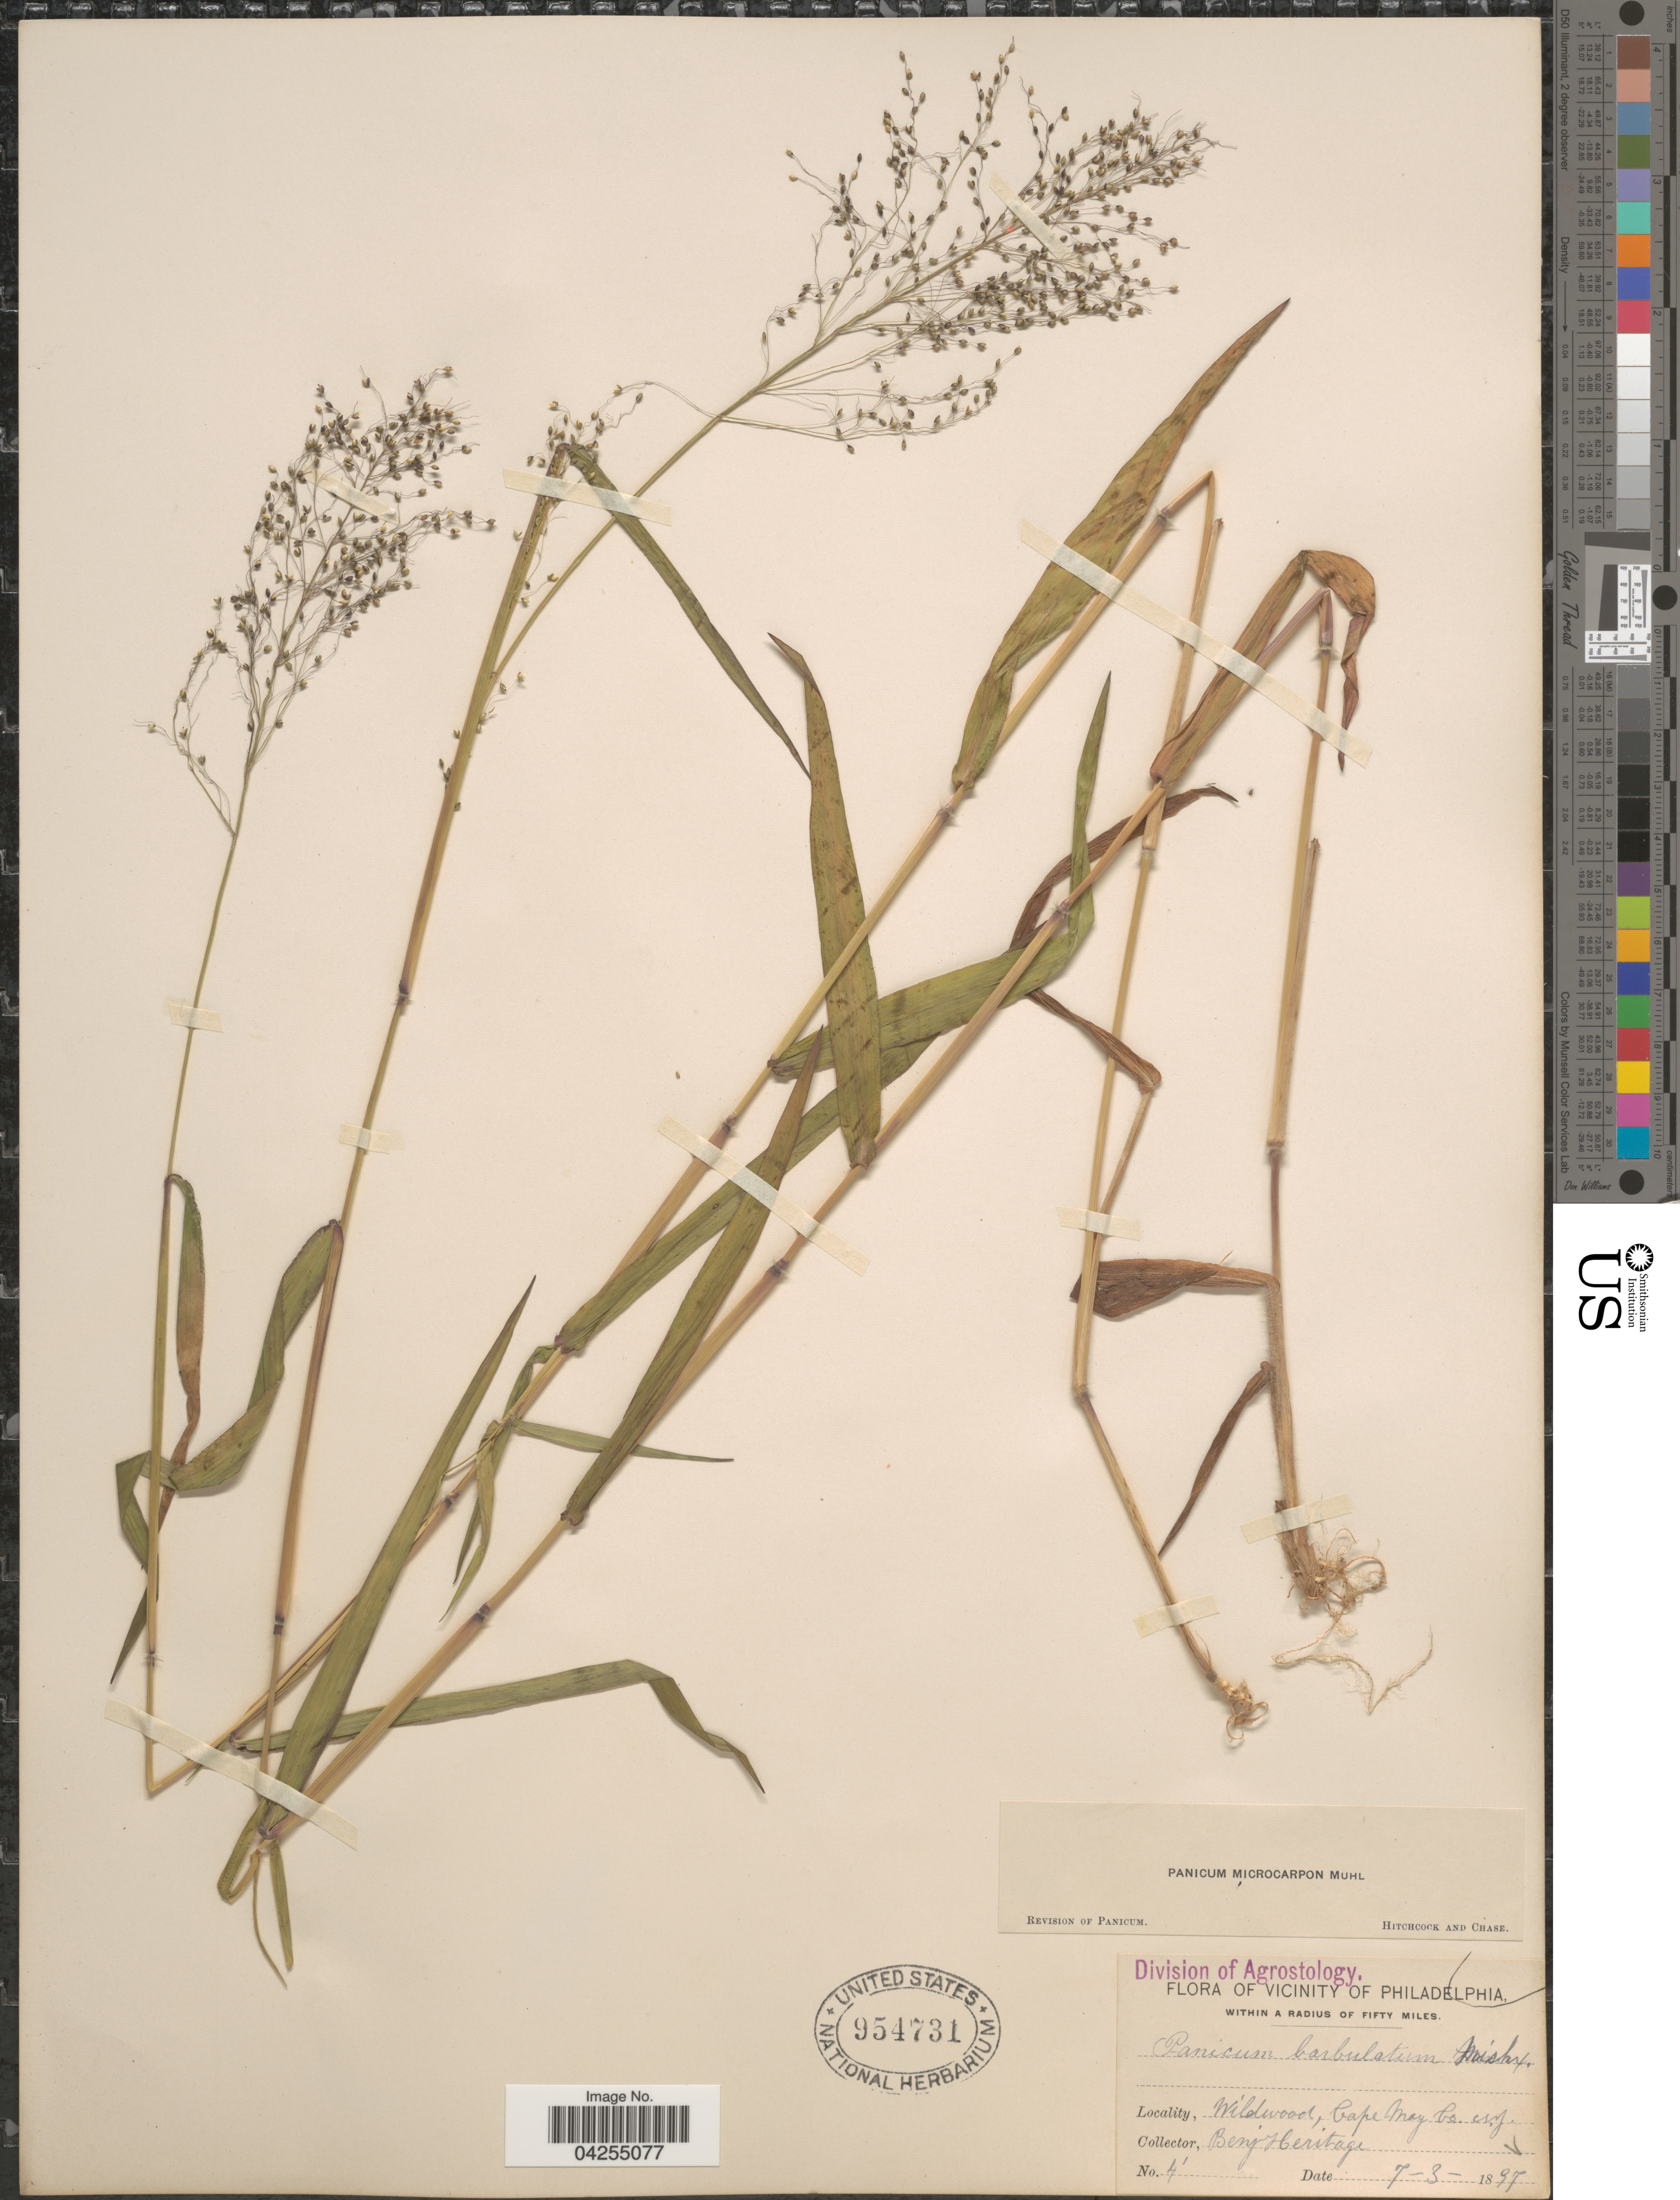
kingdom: Plantae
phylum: Tracheophyta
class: Liliopsida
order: Poales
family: Poaceae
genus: Dichanthelium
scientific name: Dichanthelium dichotomum var. dichotomum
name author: (L.) Gould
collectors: Benj. Heritage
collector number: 4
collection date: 1897-07-03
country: United States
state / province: New Jersey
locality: Vicinity of Philadelphia, within a radius of fifty miles. Wildwood, Cape May Co.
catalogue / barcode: US 954731